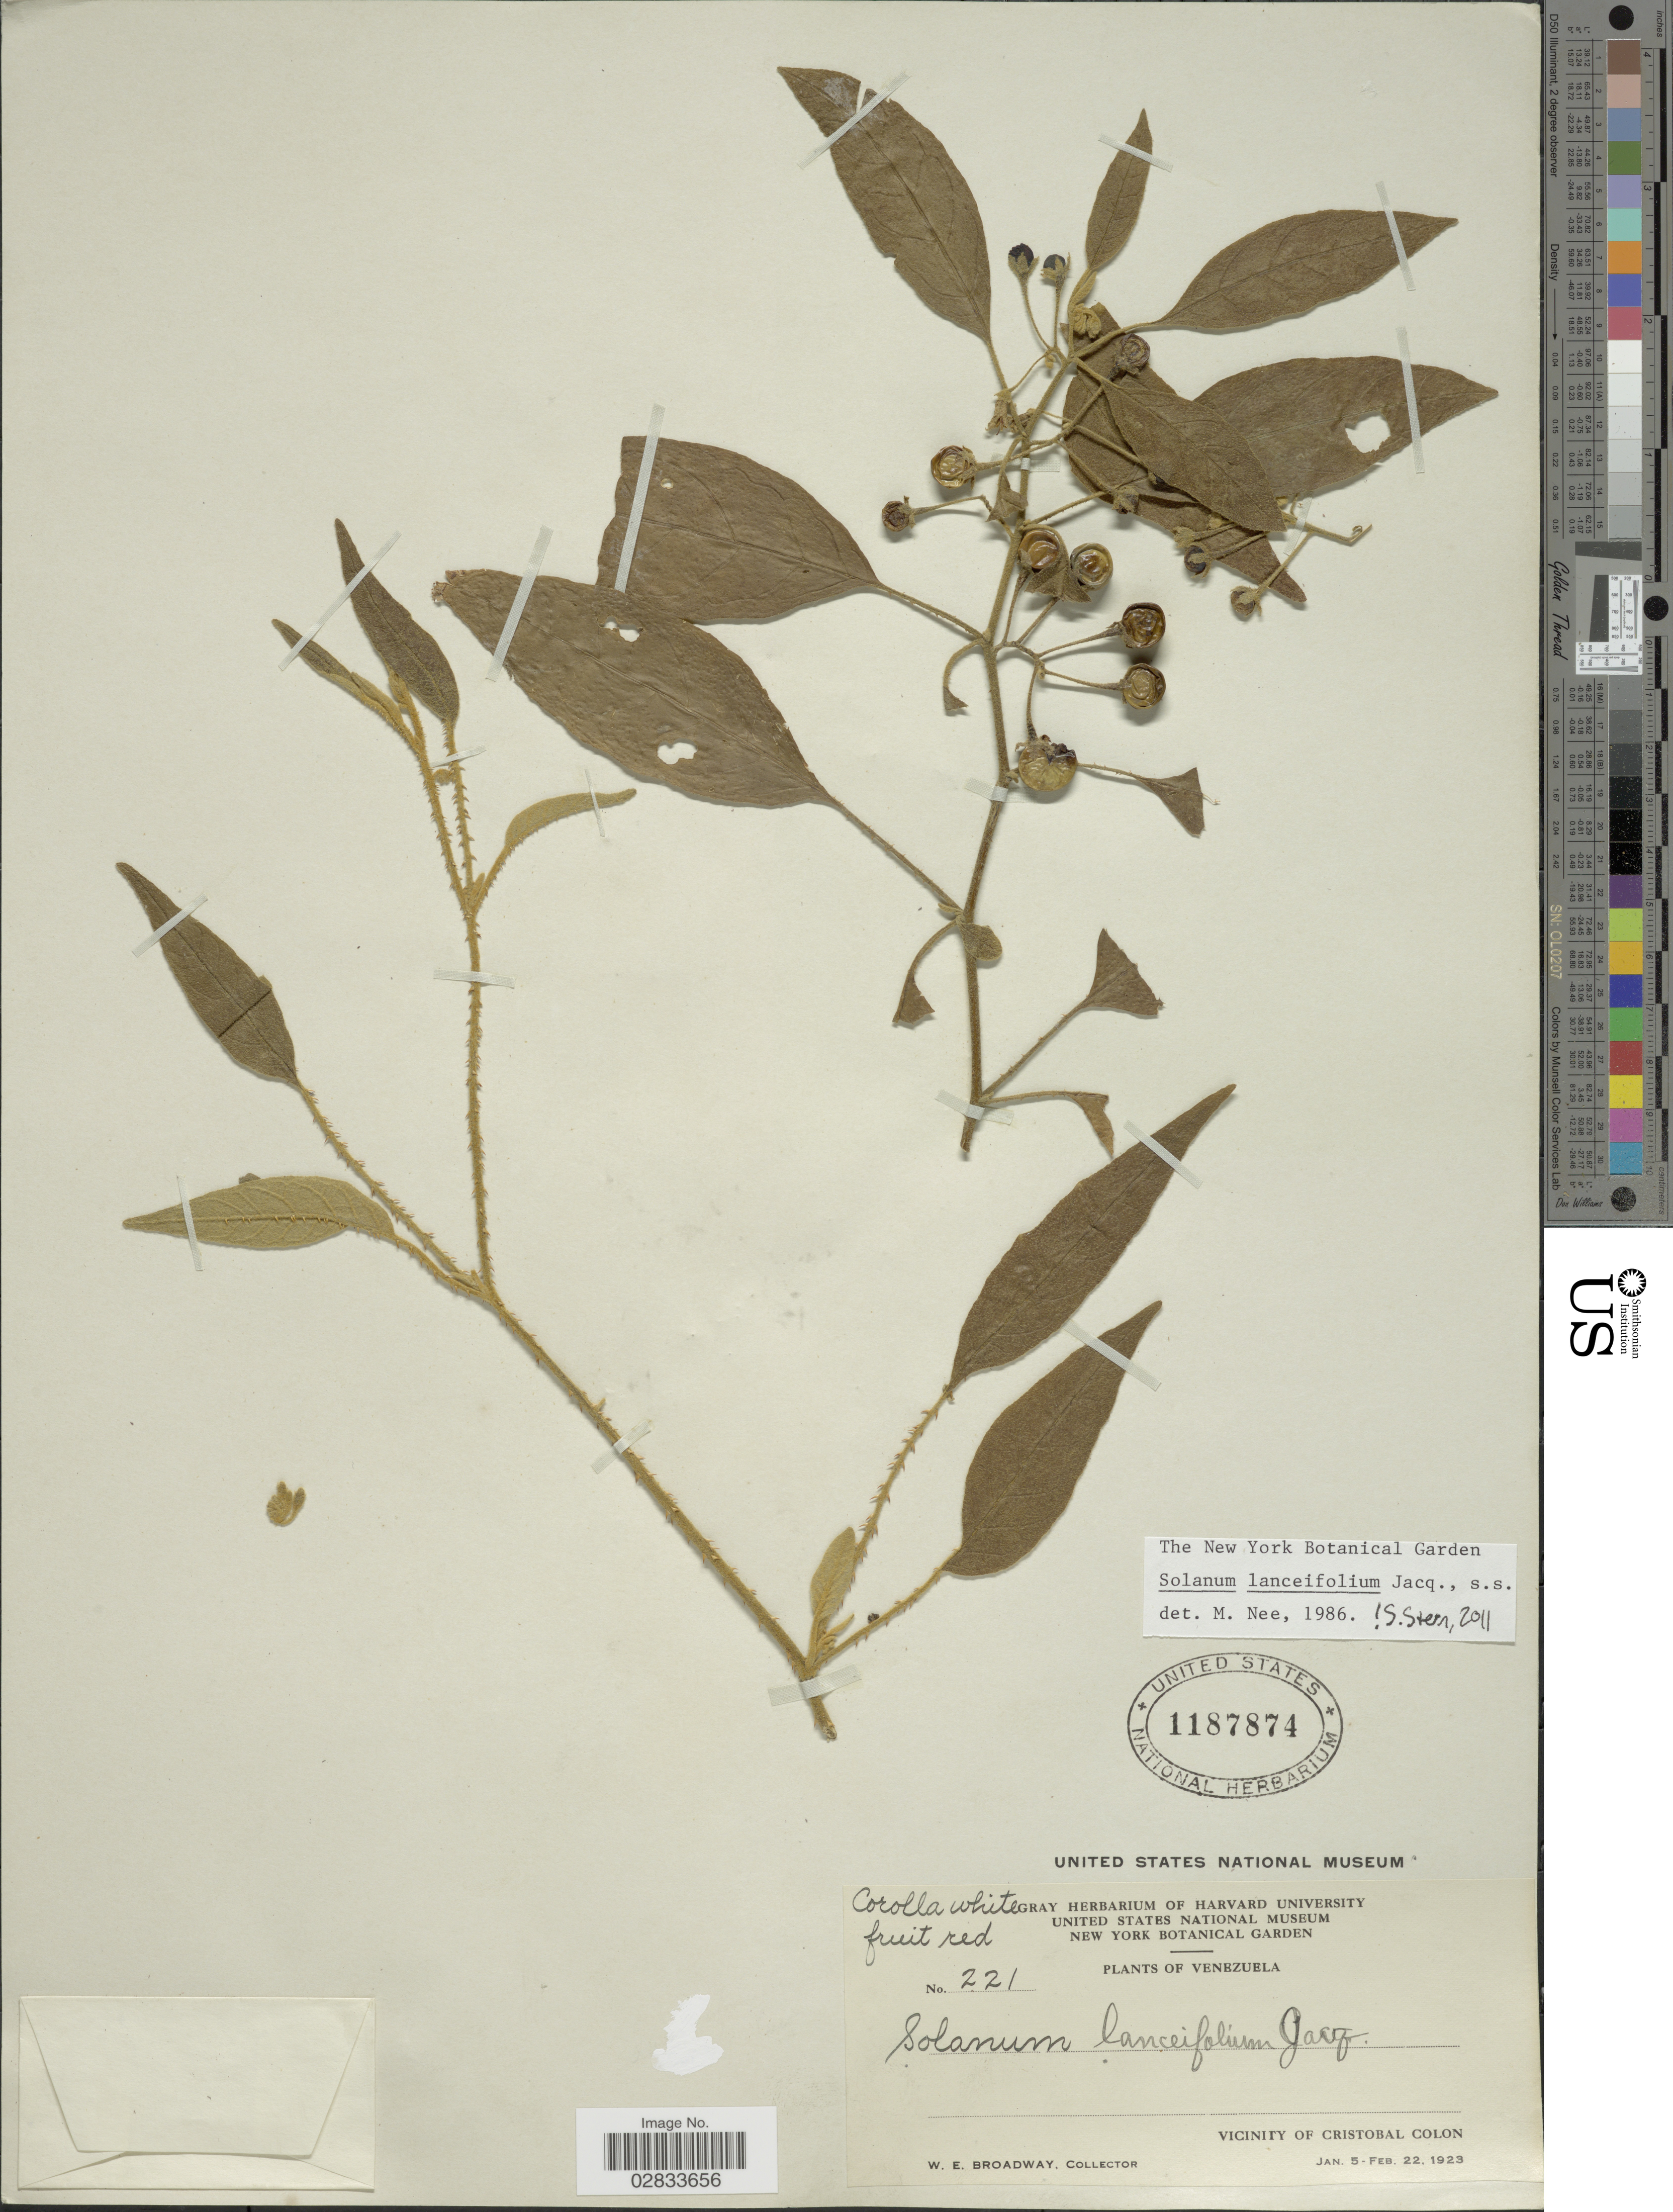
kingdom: Plantae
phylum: Tracheophyta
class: Magnoliopsida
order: Solanales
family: Solanaceae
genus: Solanum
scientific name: Solanum lanceifolium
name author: Jacq.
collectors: W. E. Broadway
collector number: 221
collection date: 1923-01-05/1923-02-22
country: Venezuela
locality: Vicinity of Cristobal Colon.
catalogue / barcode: US 1187874